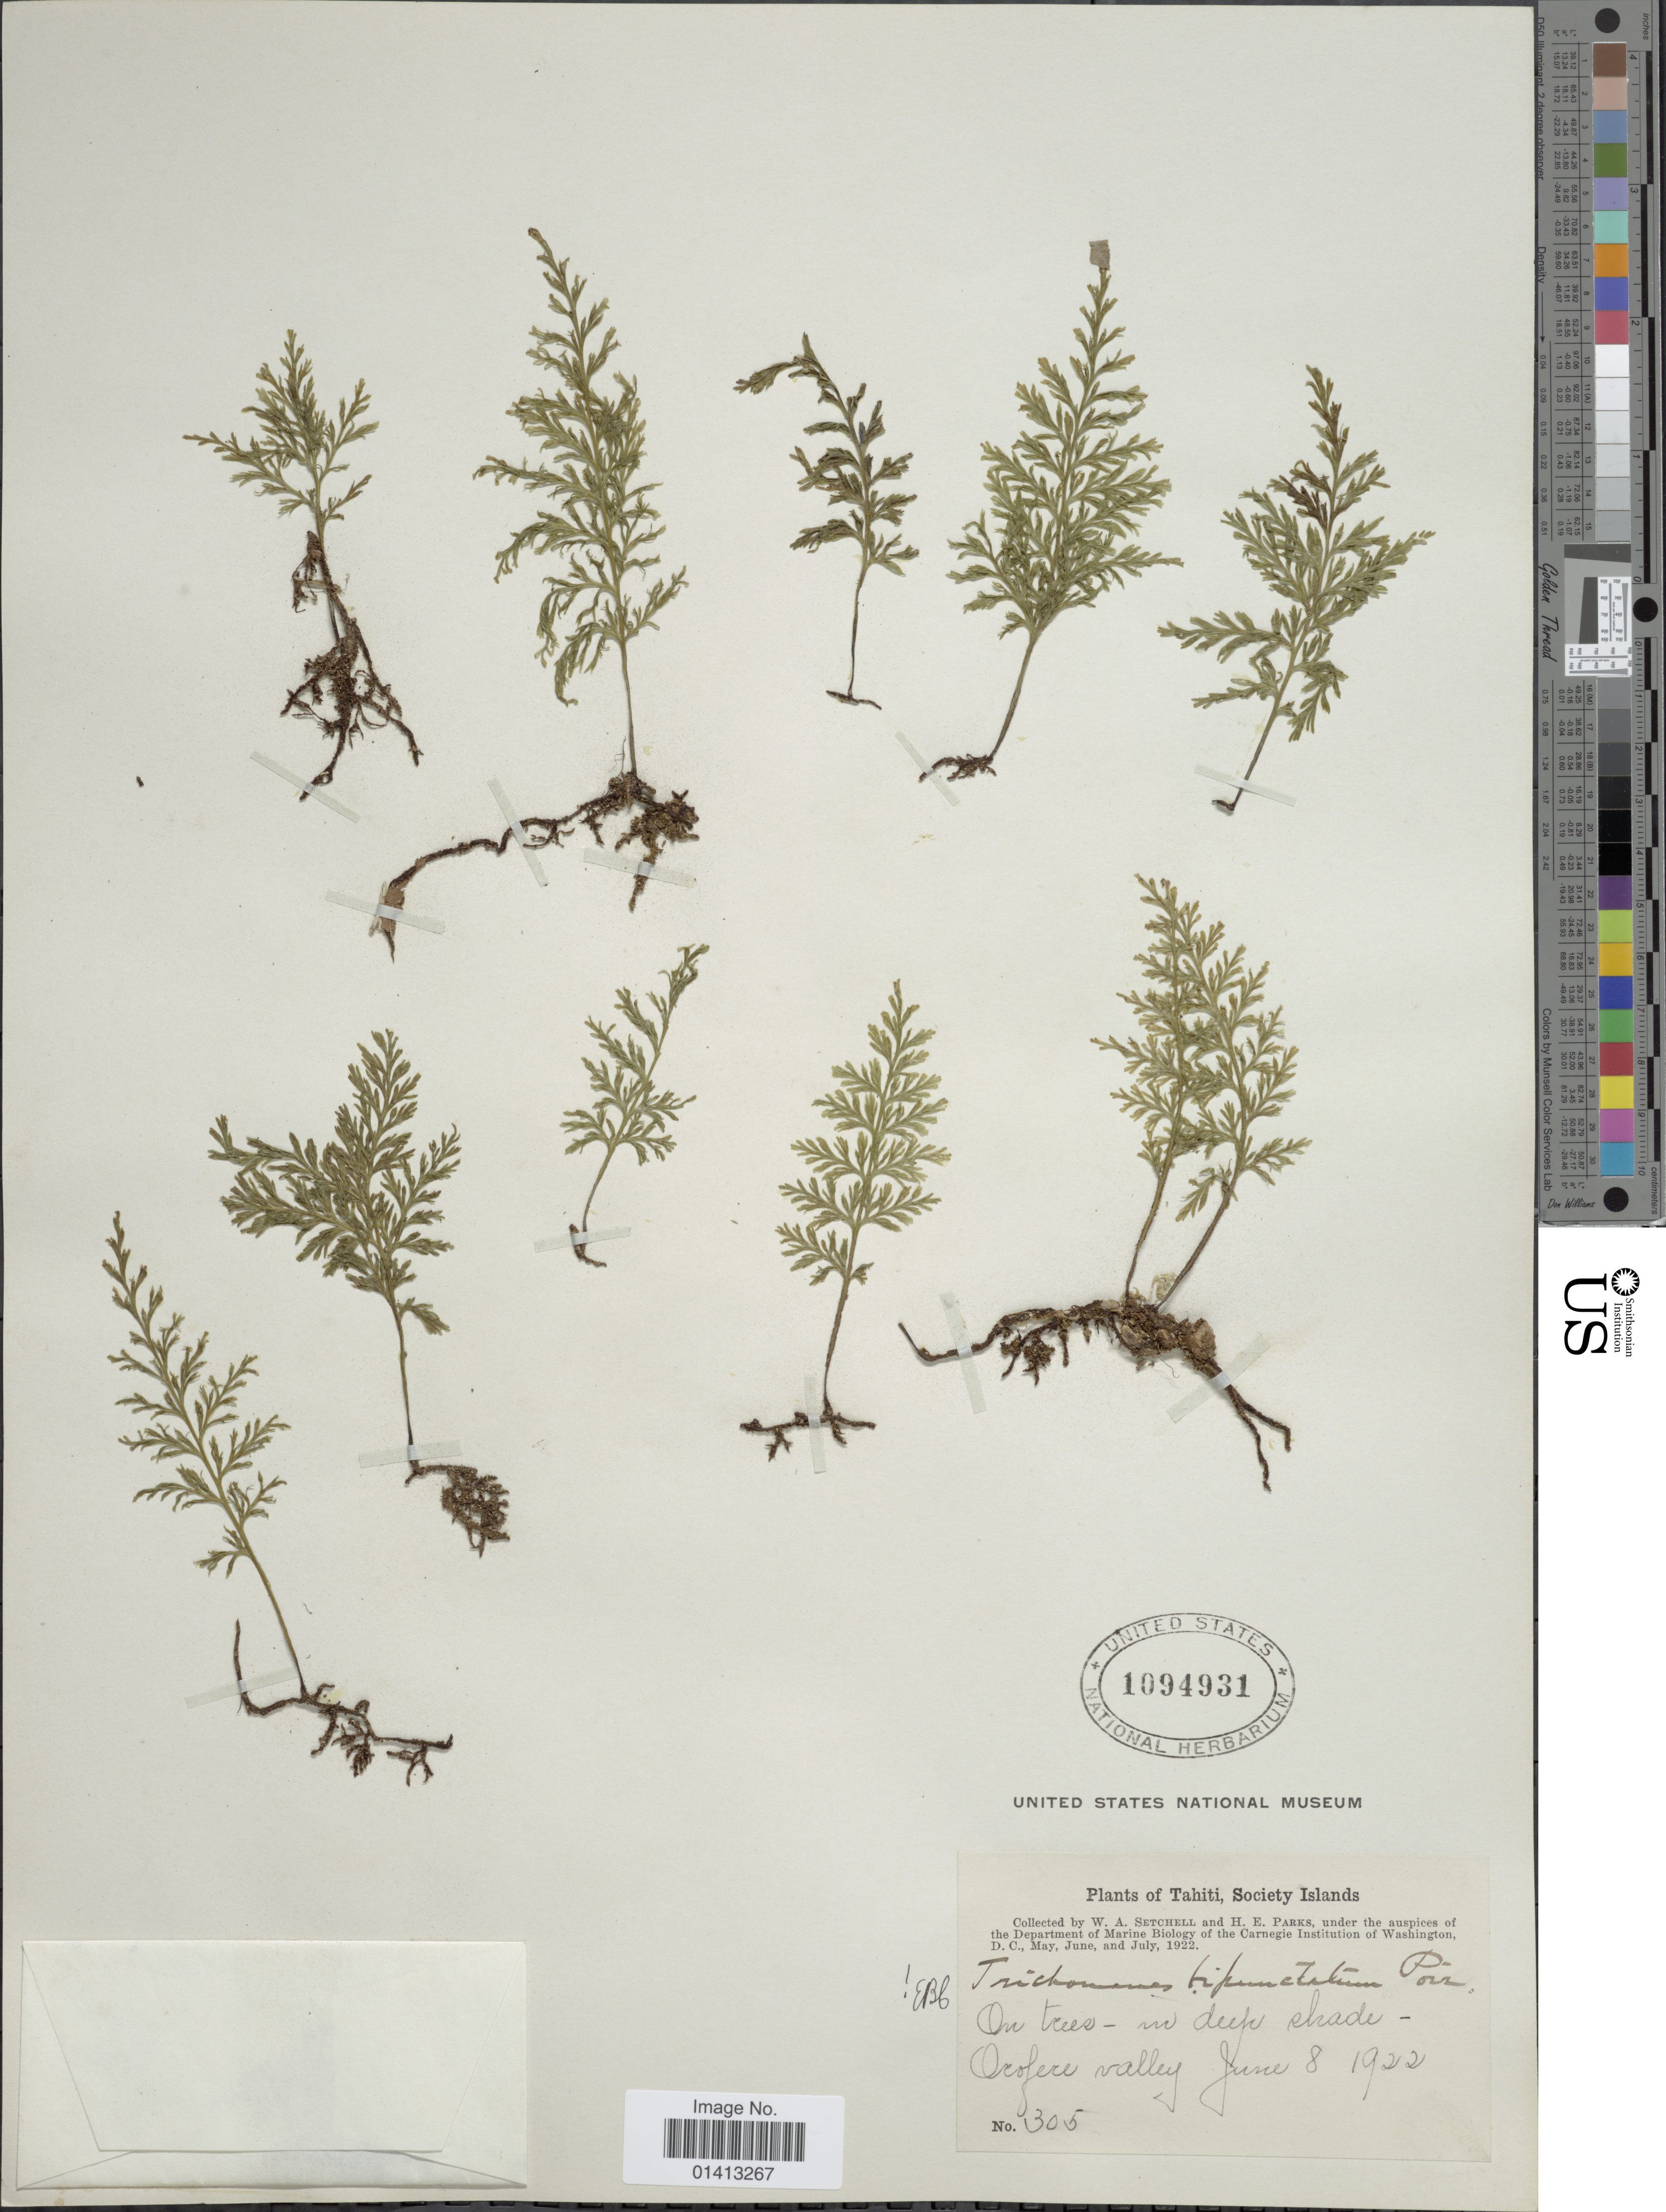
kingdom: Plantae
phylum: Tracheophyta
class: Polypodiopsida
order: Hymenophyllales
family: Hymenophyllaceae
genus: Crepidomanes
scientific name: Crepidomanes bipunctatum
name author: (Poir.) Copel.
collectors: W. Setchell & H. E. Parks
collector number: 305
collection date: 1922-06-08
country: French Polynesia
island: Tahiti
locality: Tahiti, Society Islands, Orofere valley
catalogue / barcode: US 1094931